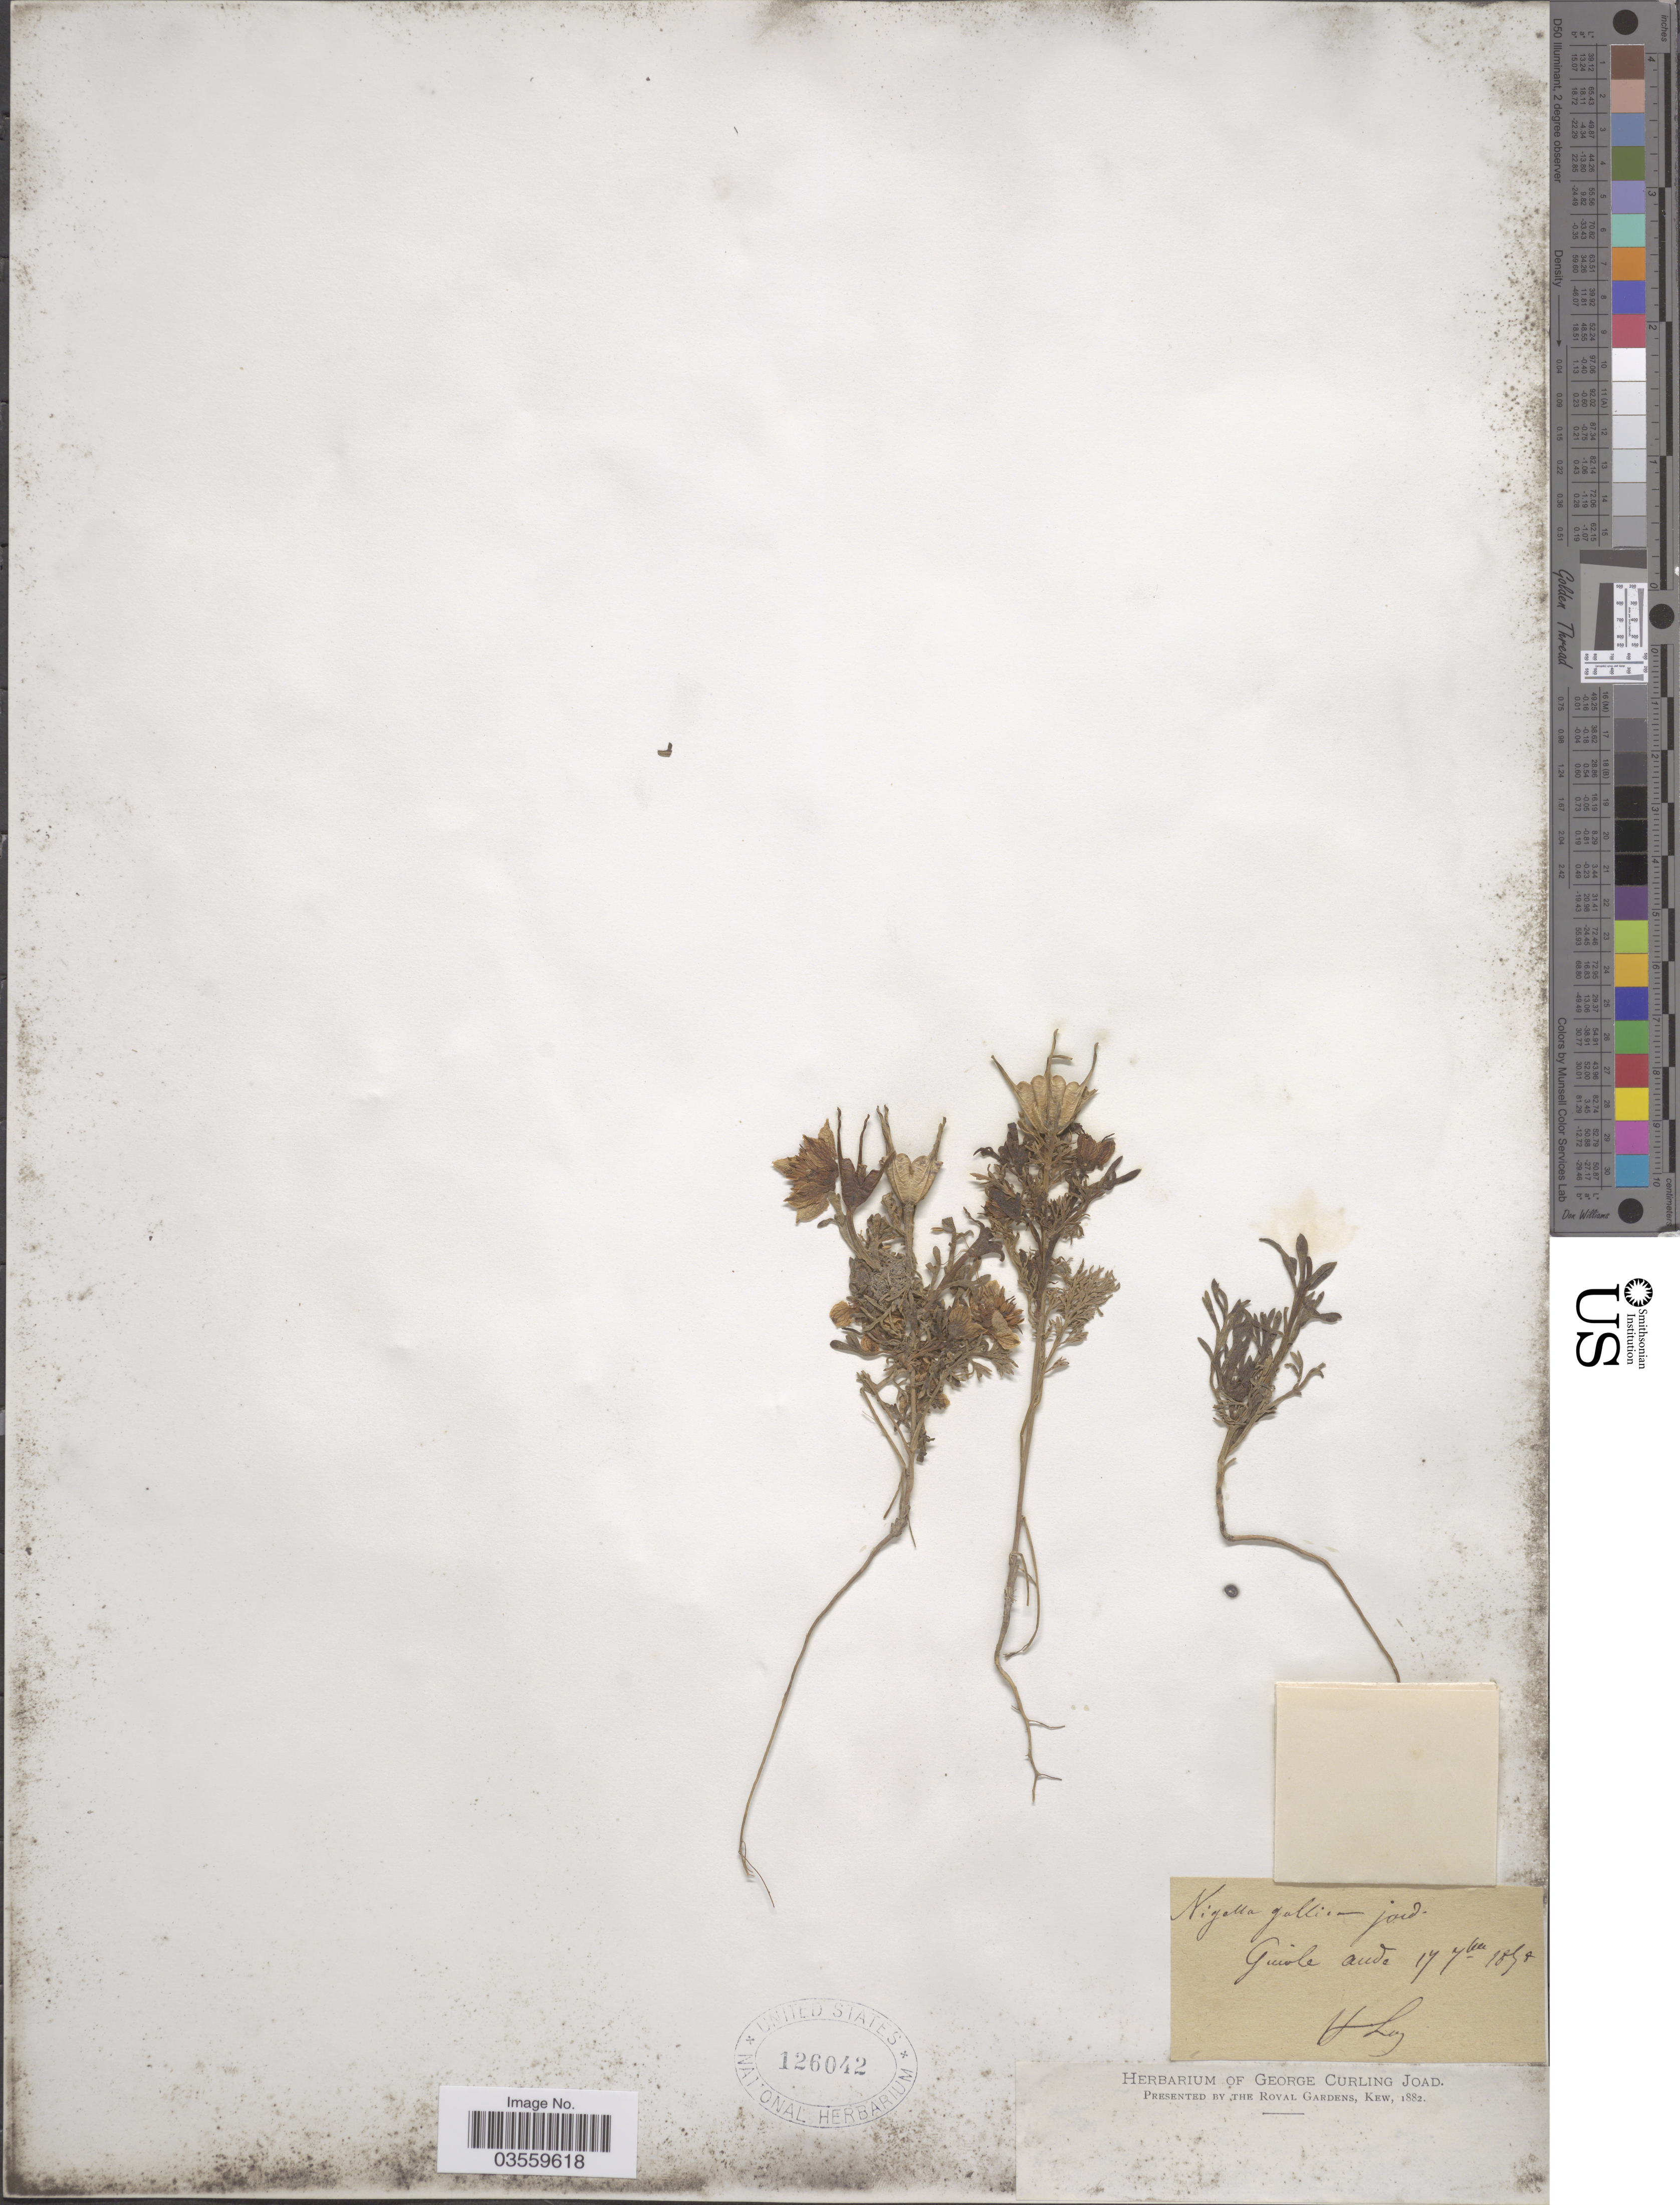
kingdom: Plantae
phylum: Tracheophyta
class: Magnoliopsida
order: Ranunculales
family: Ranunculaceae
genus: Nigella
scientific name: Nigella gallica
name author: Jord.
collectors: H. Loy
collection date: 1898-09-17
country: France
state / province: Occitanie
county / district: Aude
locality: Ginole aude.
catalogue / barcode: US 126042